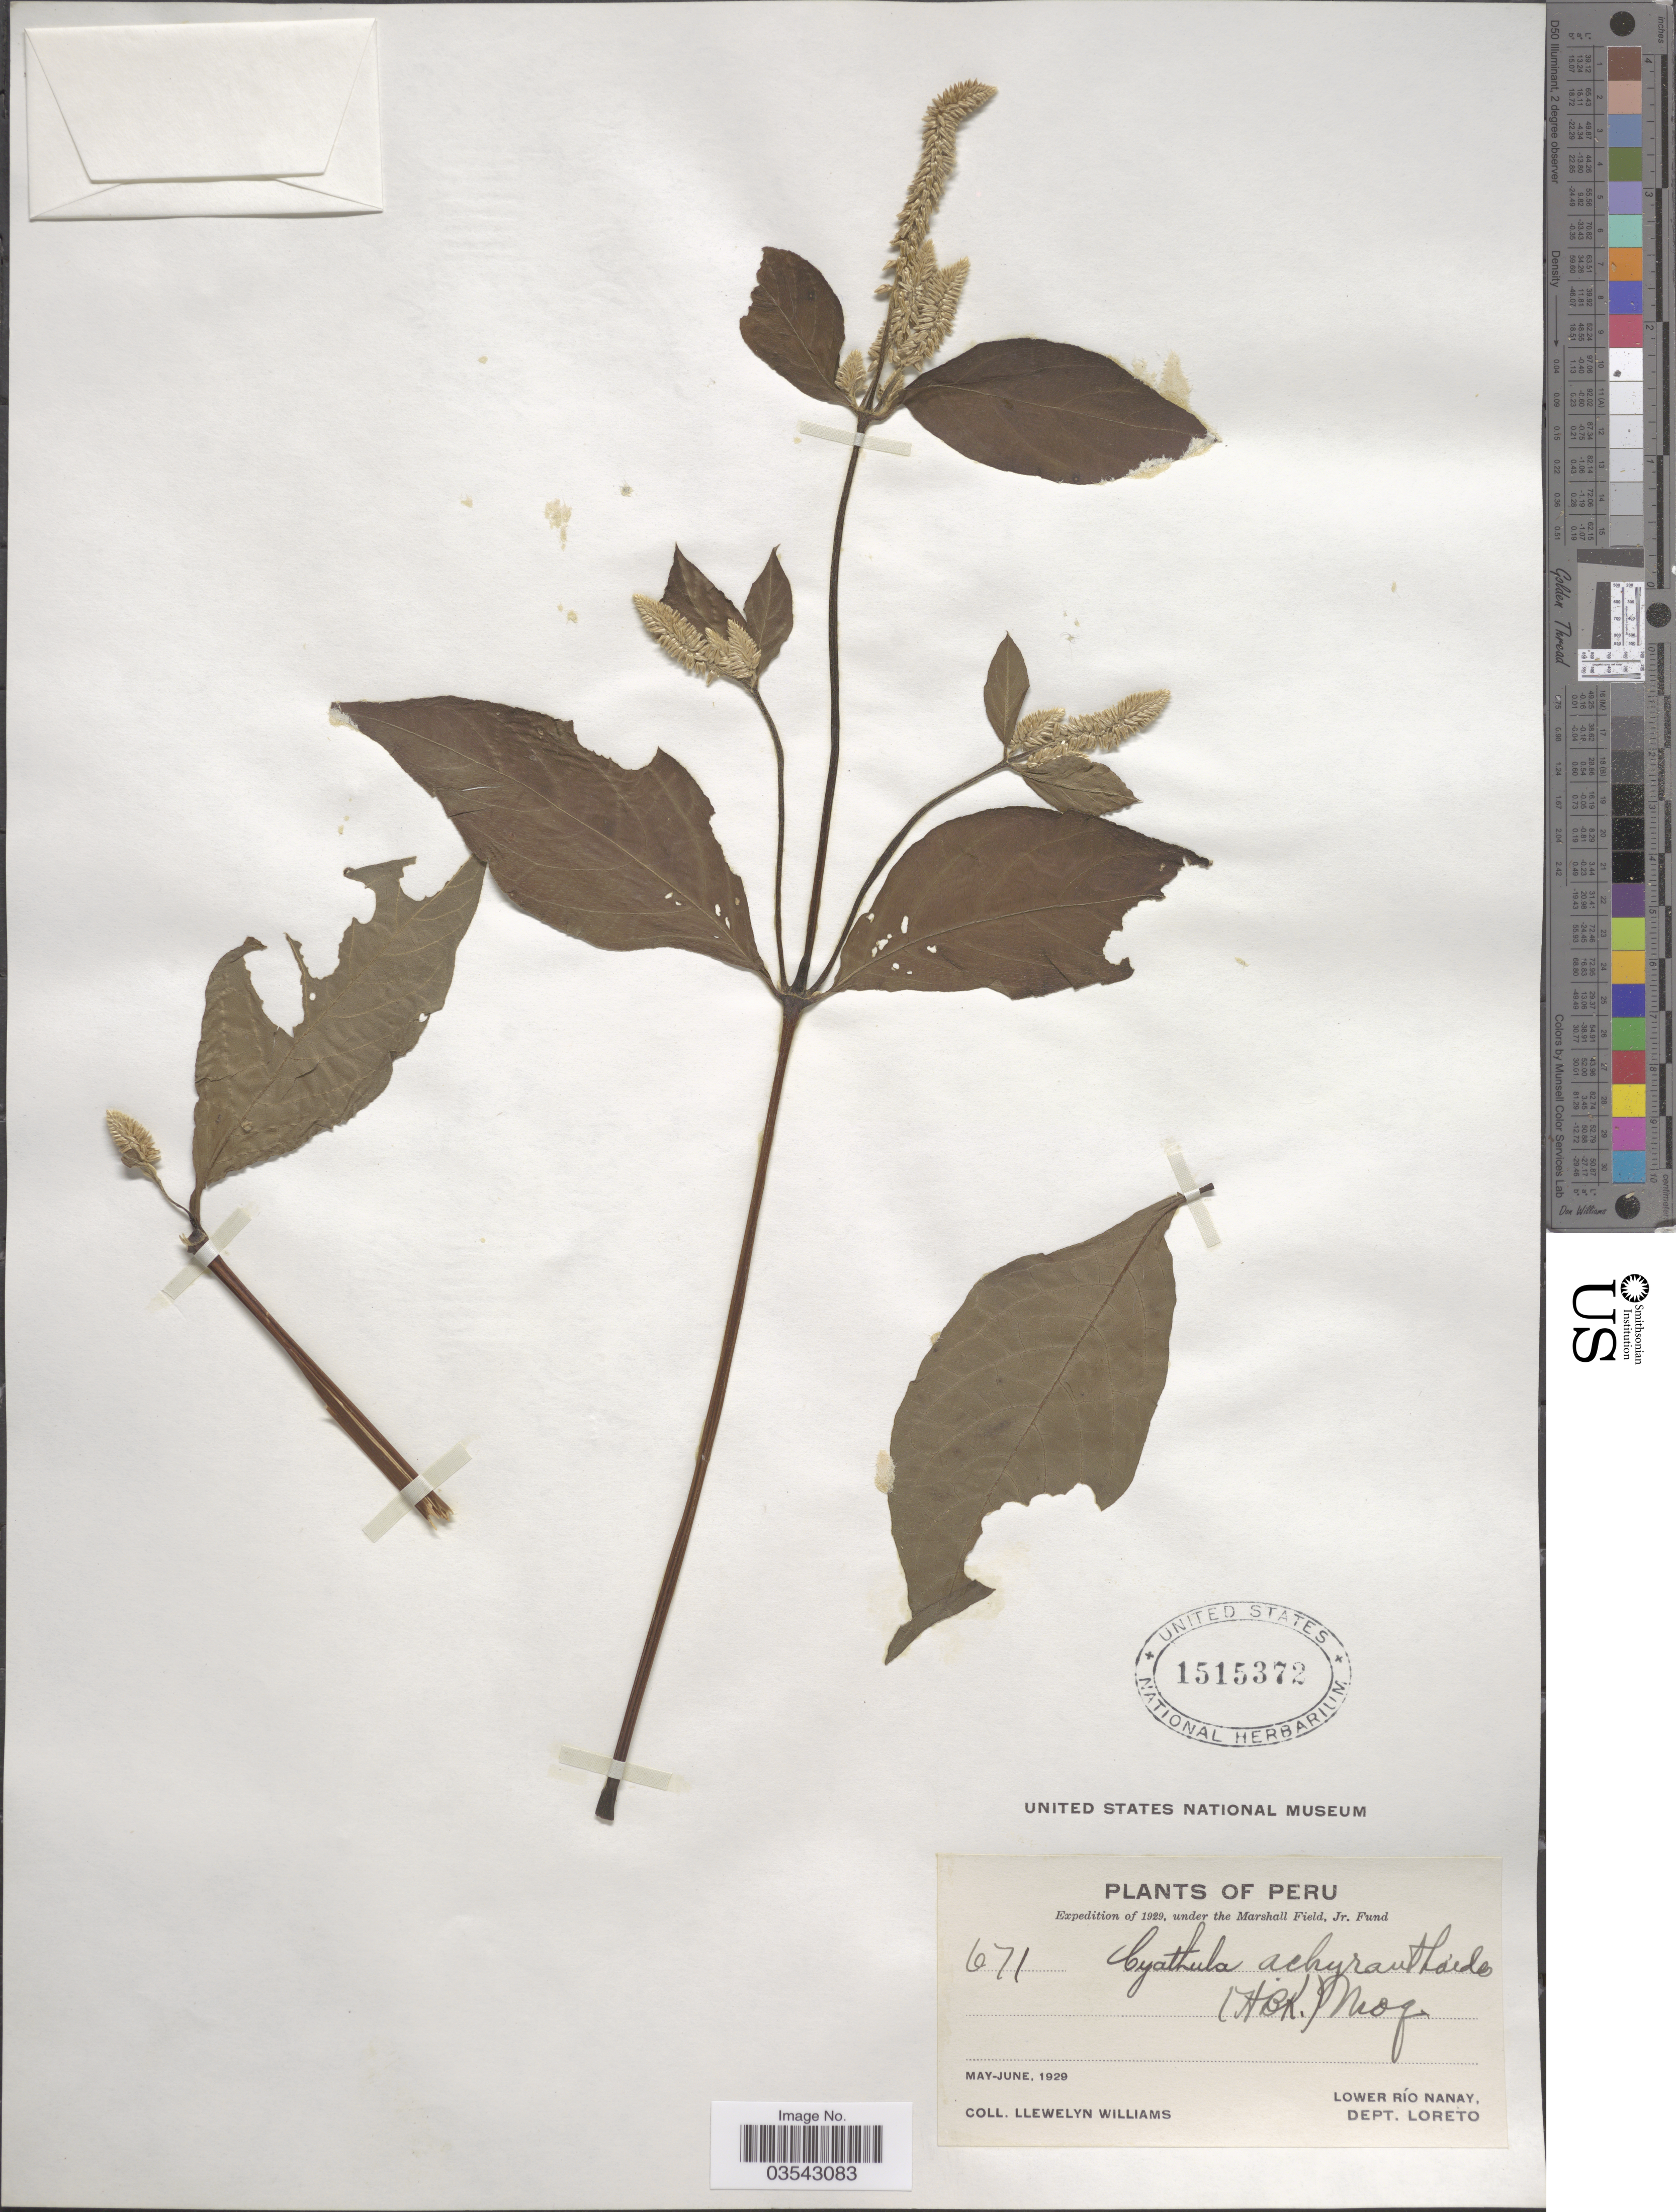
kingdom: Plantae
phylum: Tracheophyta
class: Magnoliopsida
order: Caryophyllales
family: Amaranthaceae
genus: Cyathula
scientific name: Cyathula achyranthoides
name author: (Kunth) Moq.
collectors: Ll. Williams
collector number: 671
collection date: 1929-05/1929-06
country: Peru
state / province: Loreto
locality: Lower Río Nanay Dept. Loreto.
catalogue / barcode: US 1515372